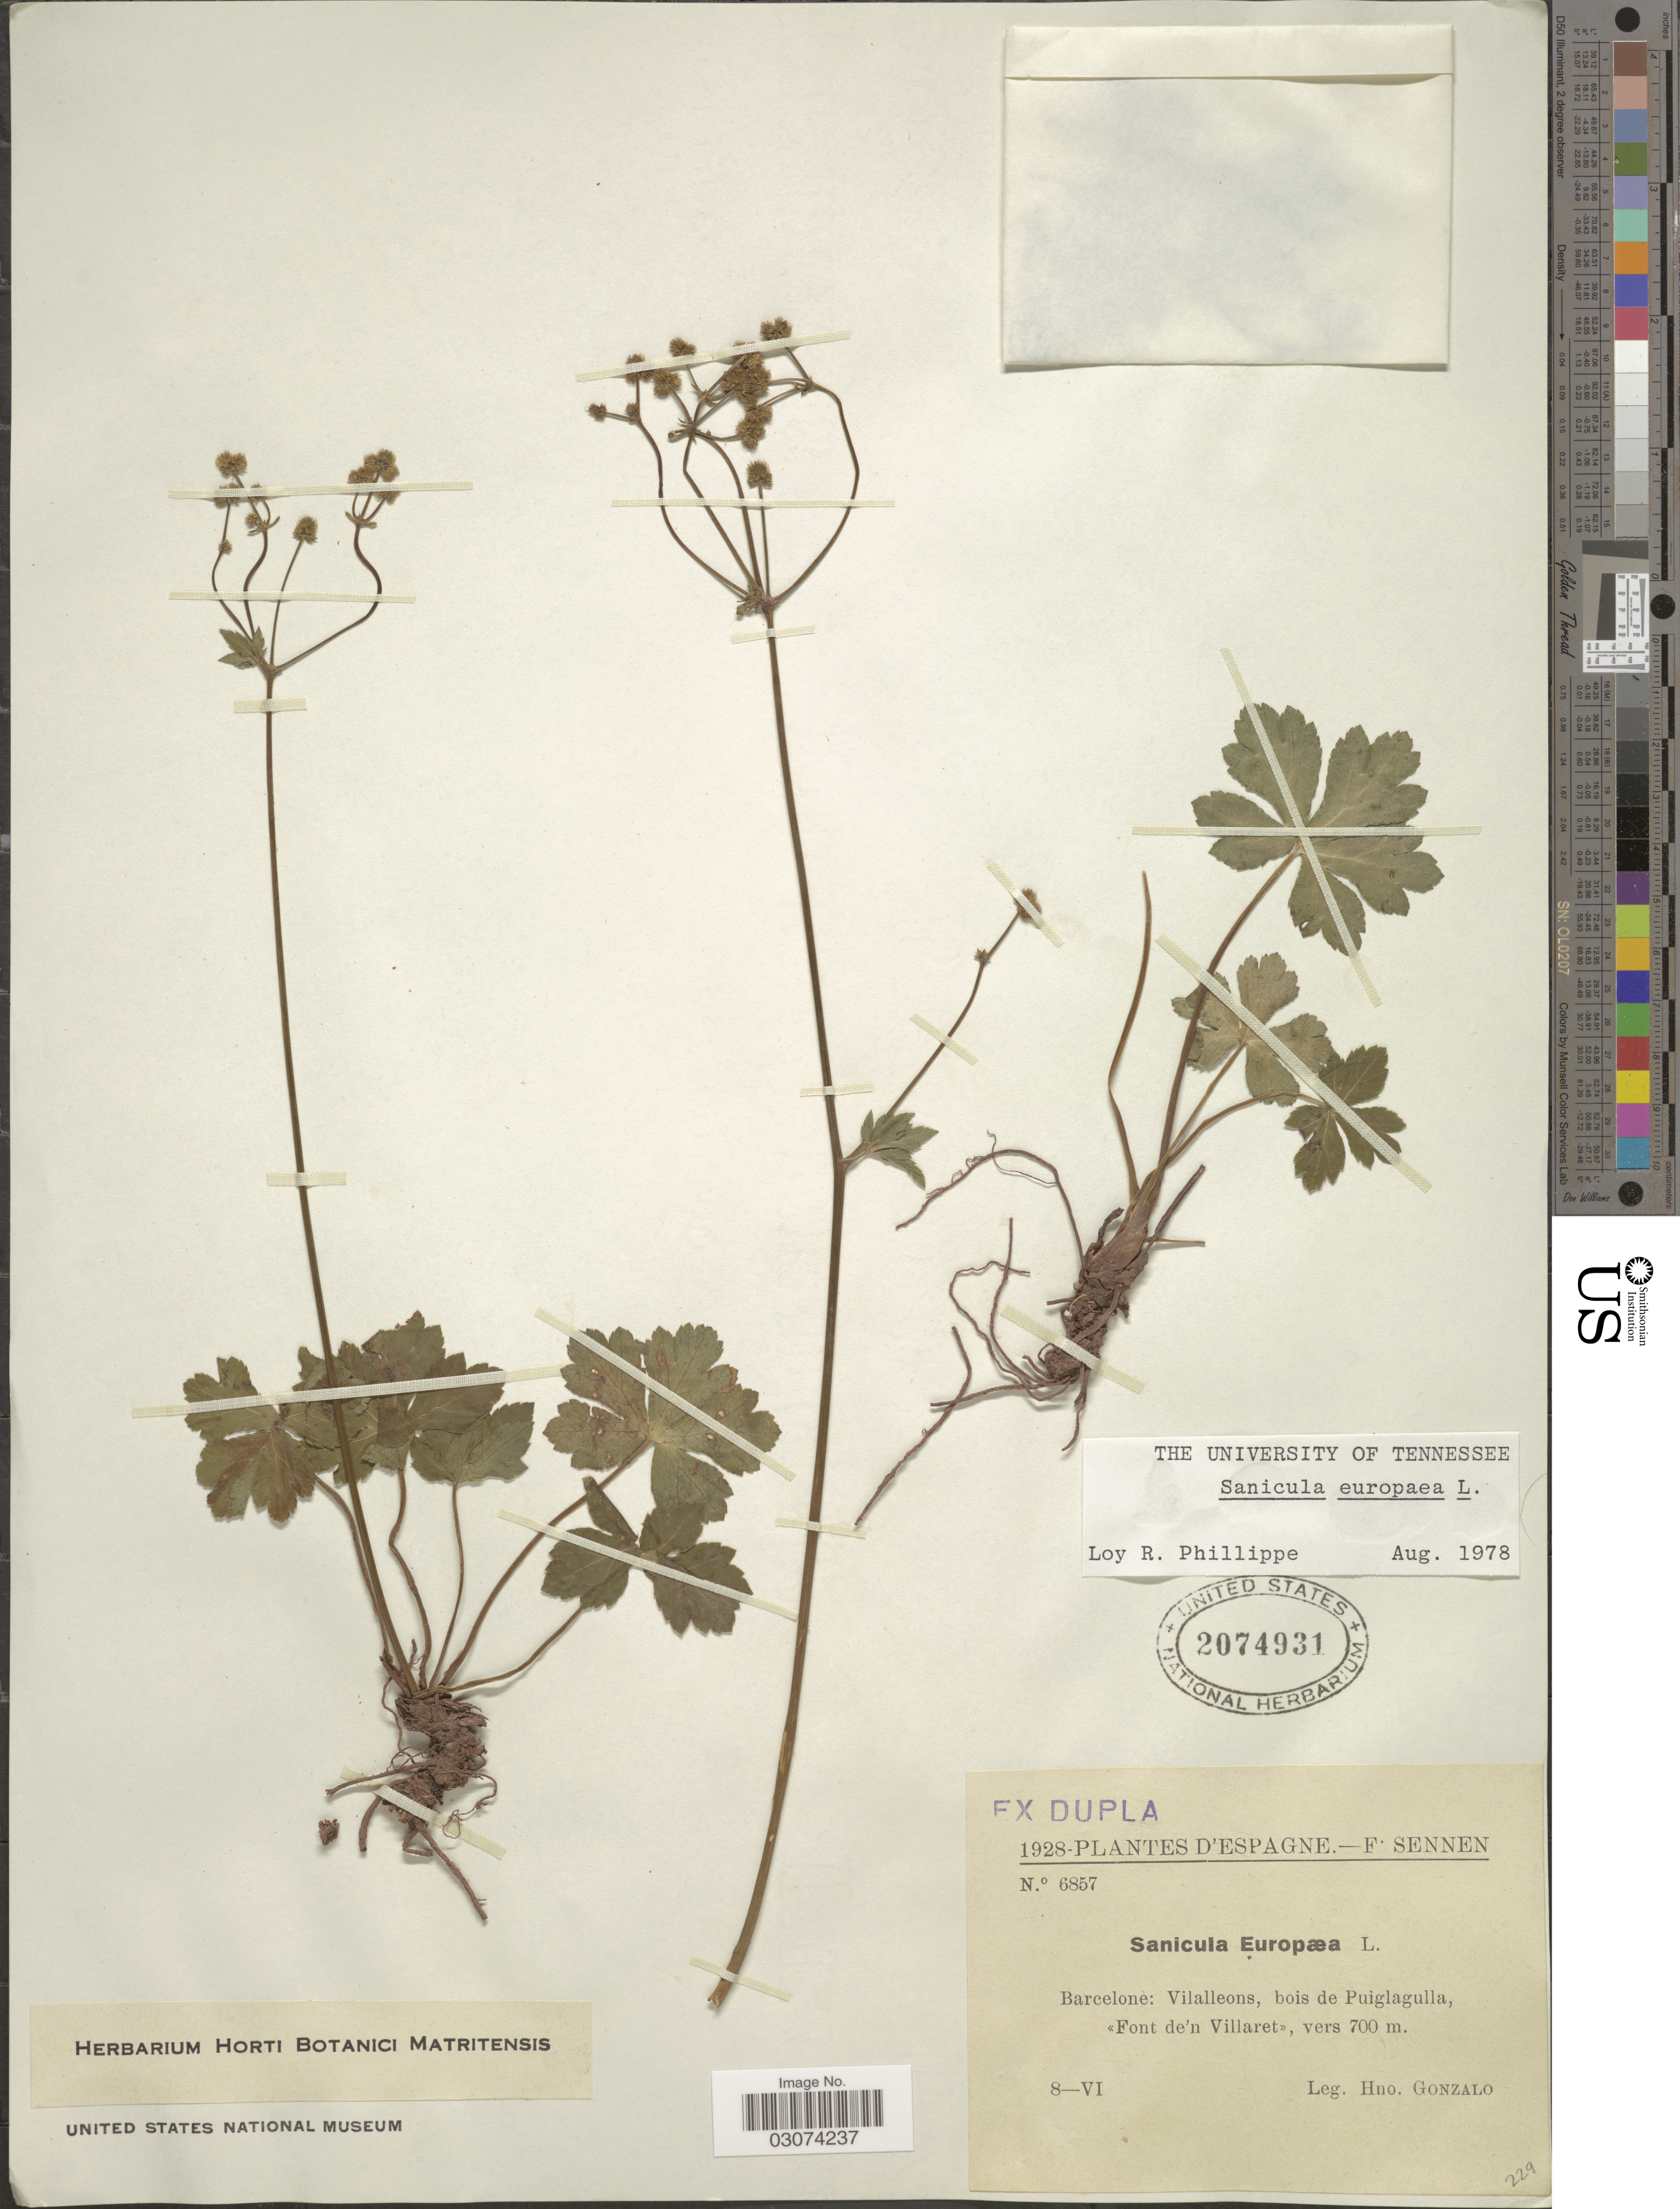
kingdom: Plantae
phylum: Tracheophyta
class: Magnoliopsida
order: Apiales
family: Apiaceae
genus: Sanicula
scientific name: Sanicula europaea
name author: L.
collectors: H. Gonzalo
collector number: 6857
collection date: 1928-06-08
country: Spain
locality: Barcelonè: Vilalleons, bois de Puiglagulla, <Font de'n Villaret>.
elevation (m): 700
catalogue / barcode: US 2074931